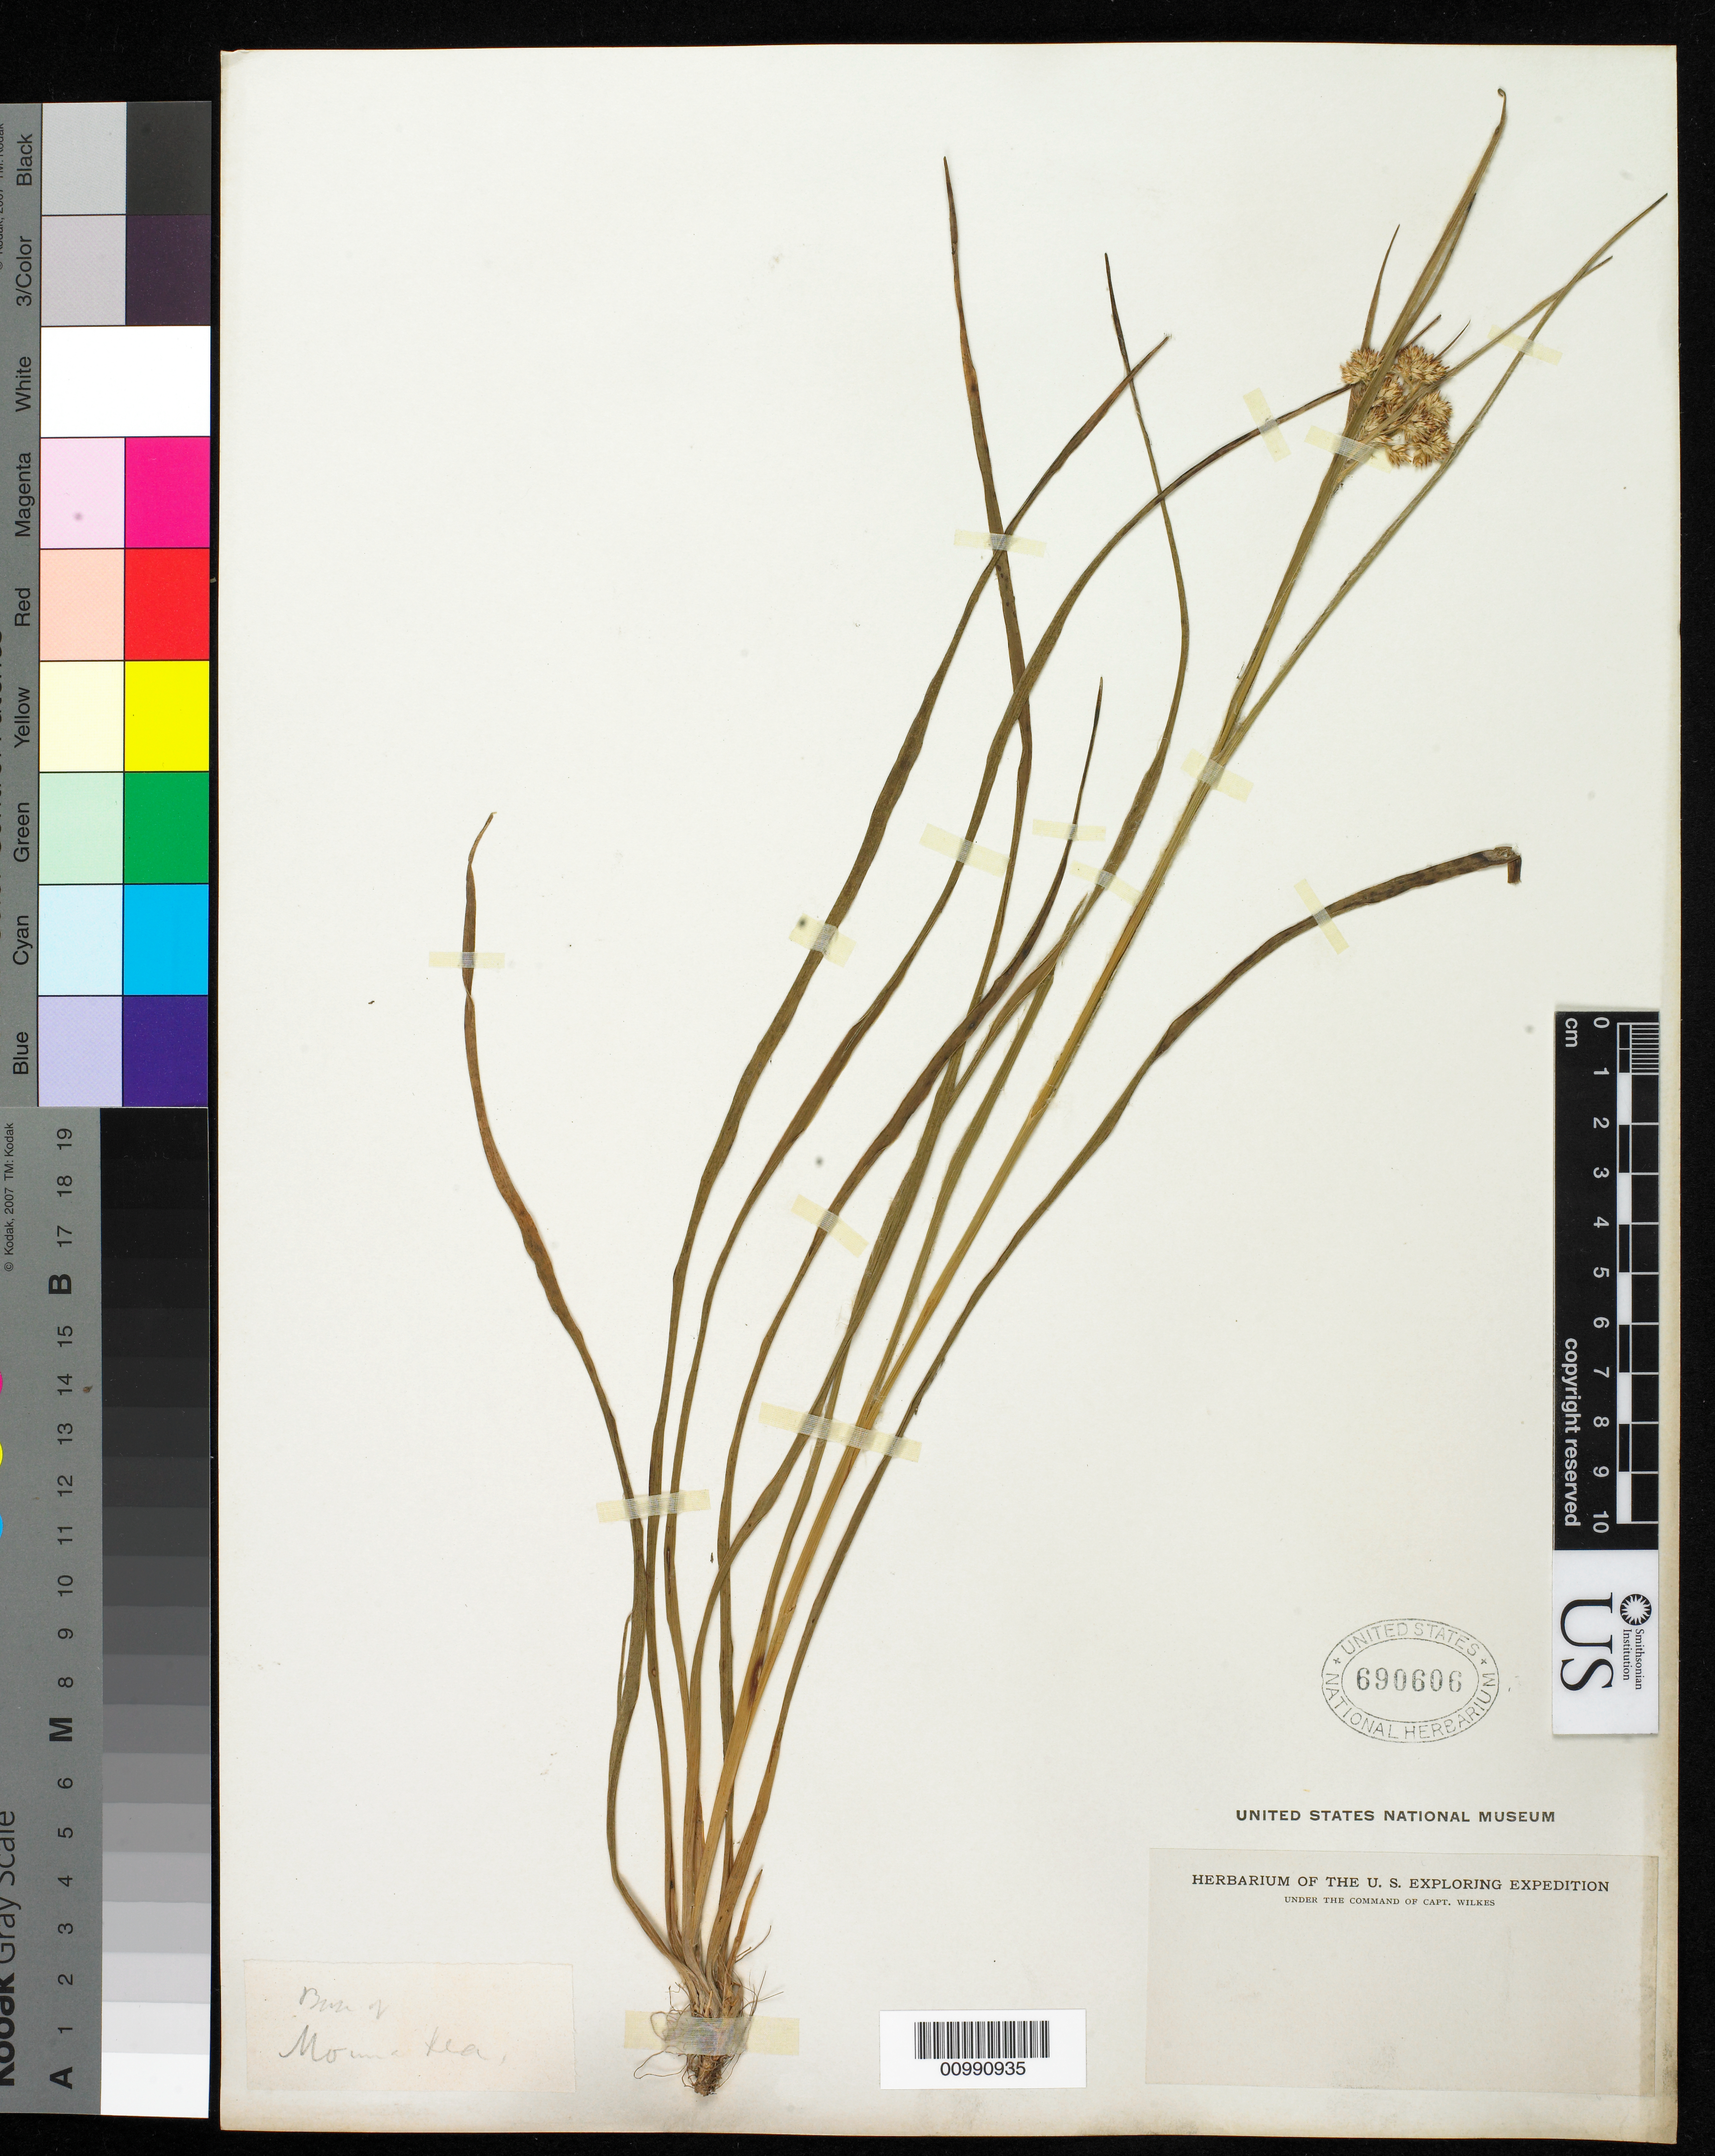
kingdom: Plantae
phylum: Tracheophyta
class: Liliopsida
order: Poales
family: Juncaceae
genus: Luzula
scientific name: Luzula sp.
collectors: Wilkes Explor. Exped.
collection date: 1838/1842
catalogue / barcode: US 690606